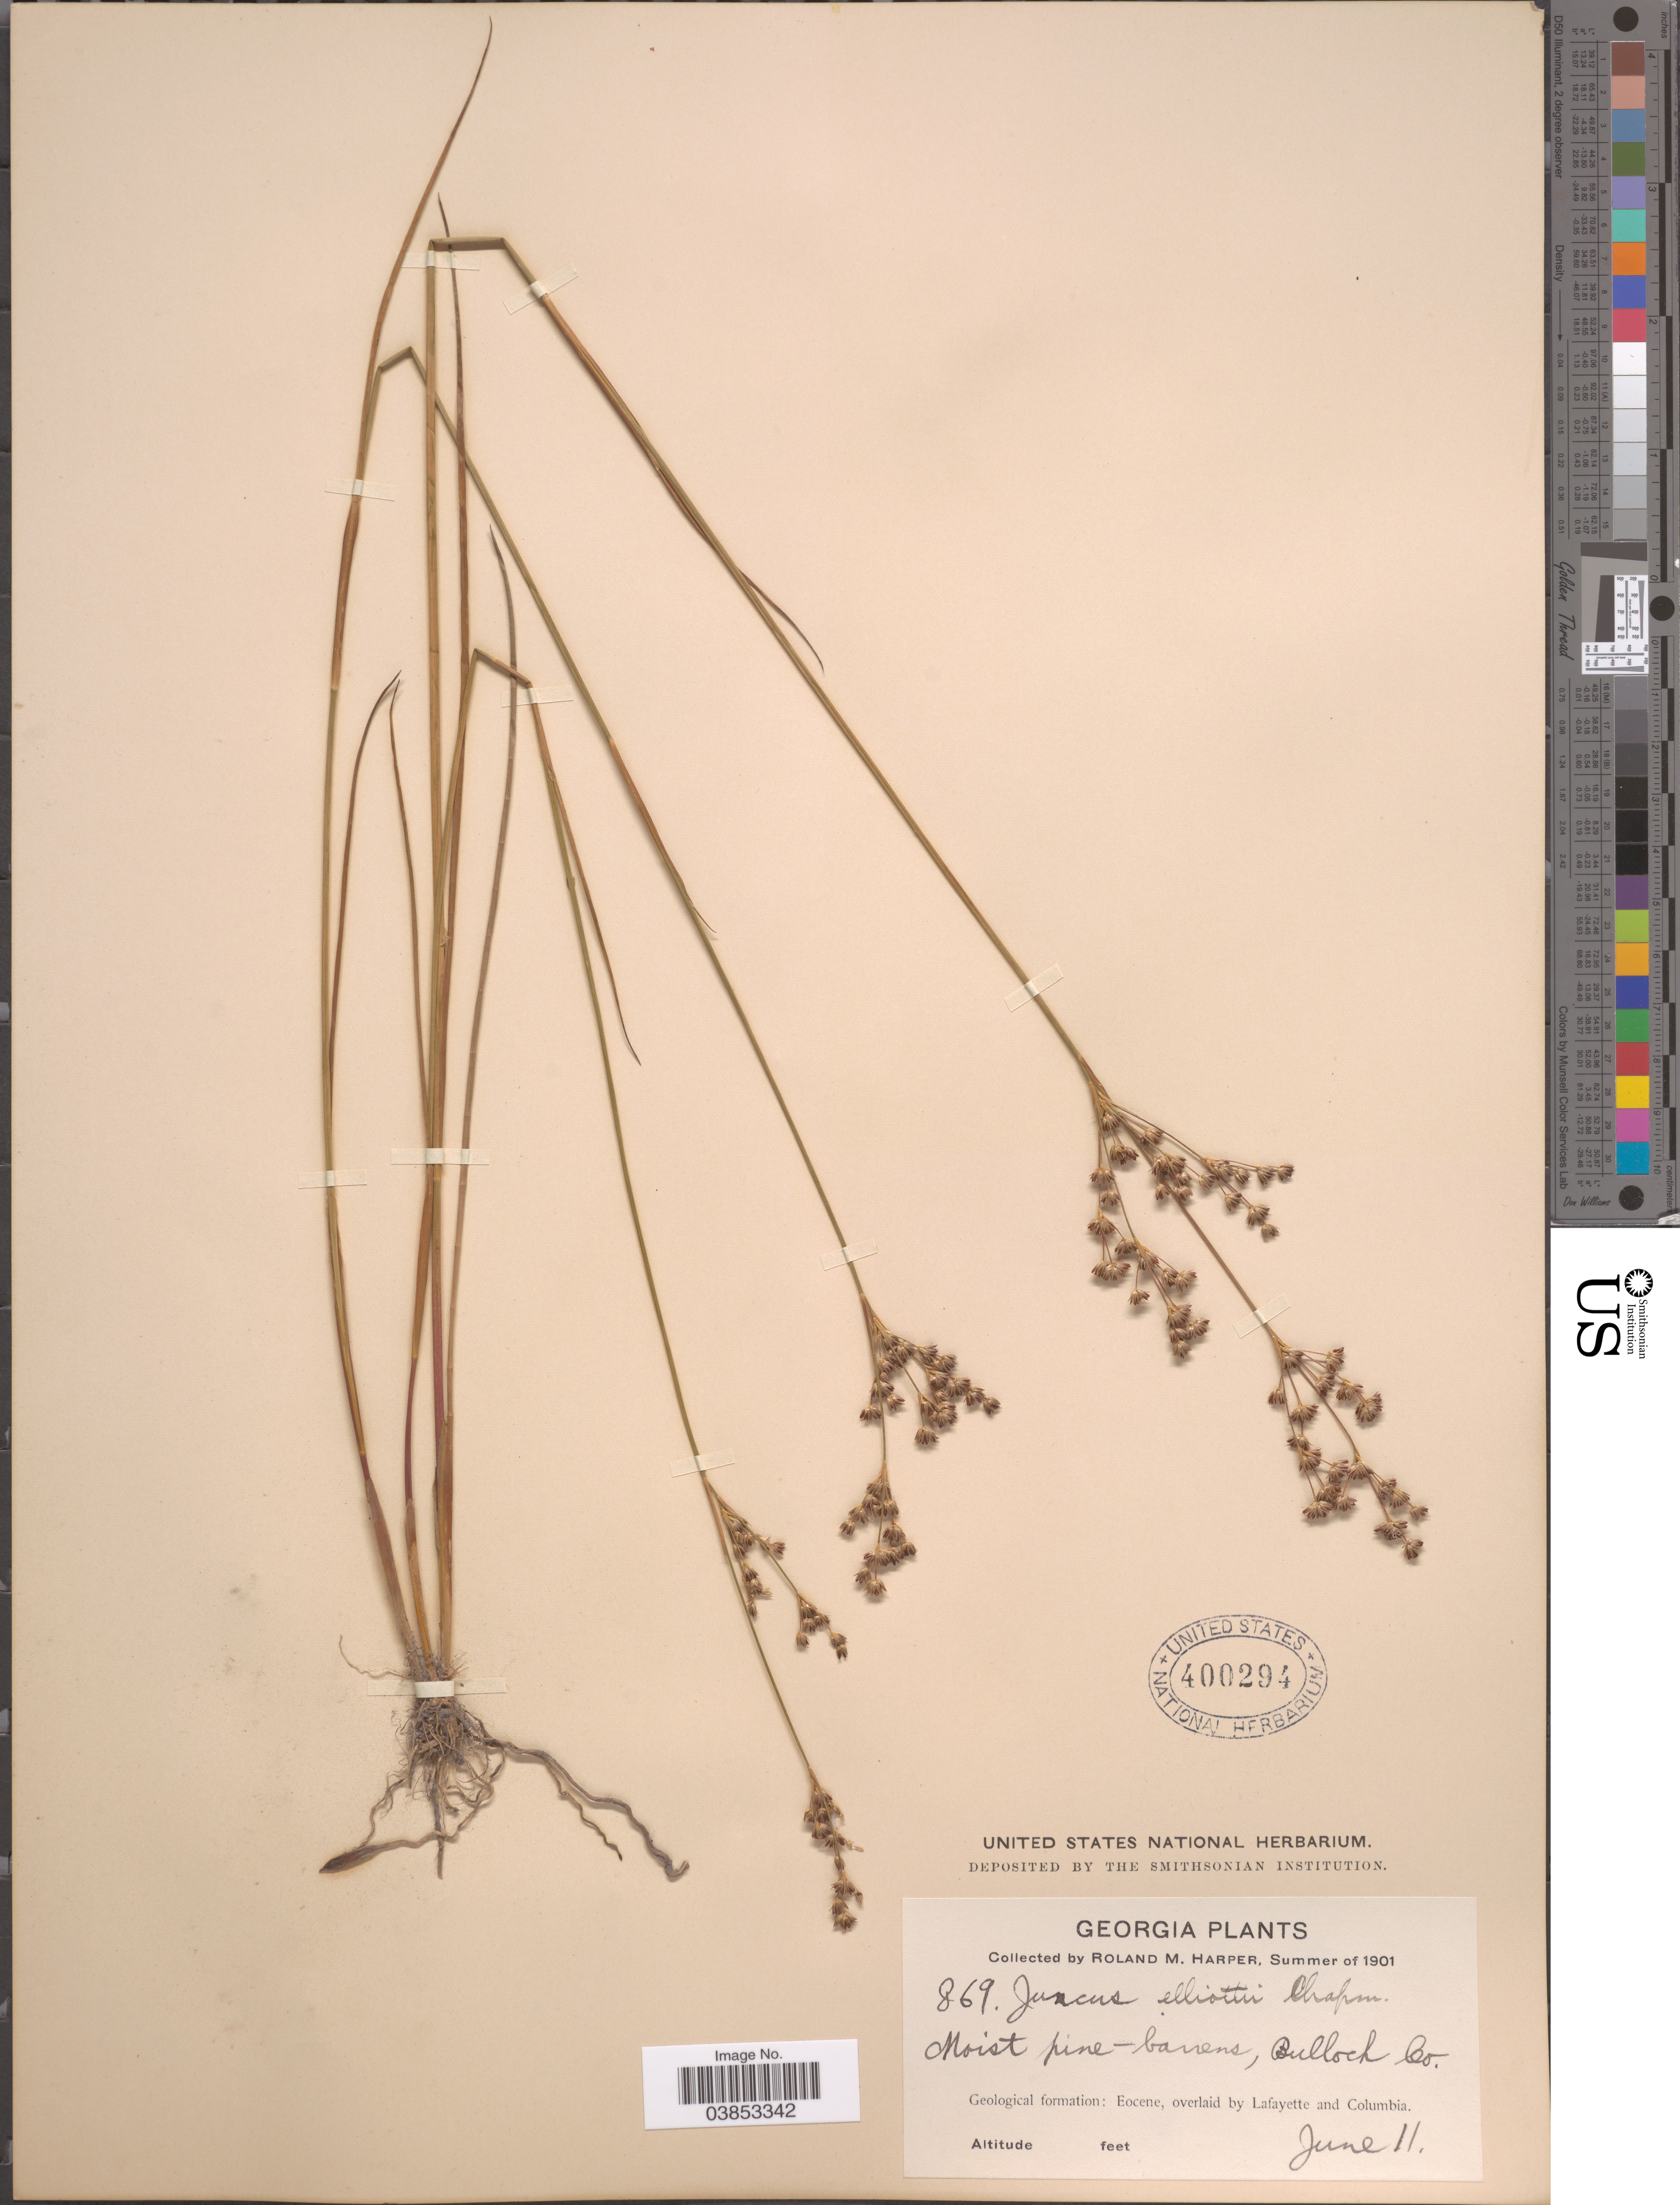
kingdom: Plantae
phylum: Tracheophyta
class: Liliopsida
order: Poales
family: Juncaceae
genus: Juncus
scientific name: Juncus elliottii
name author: Chapm.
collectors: R. M. Harper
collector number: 869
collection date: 1901-06-11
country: United States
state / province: Georgia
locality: Bullock Co. Geological formation: Eocene, overlaid by Lafayette and Columbia.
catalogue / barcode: US 400294